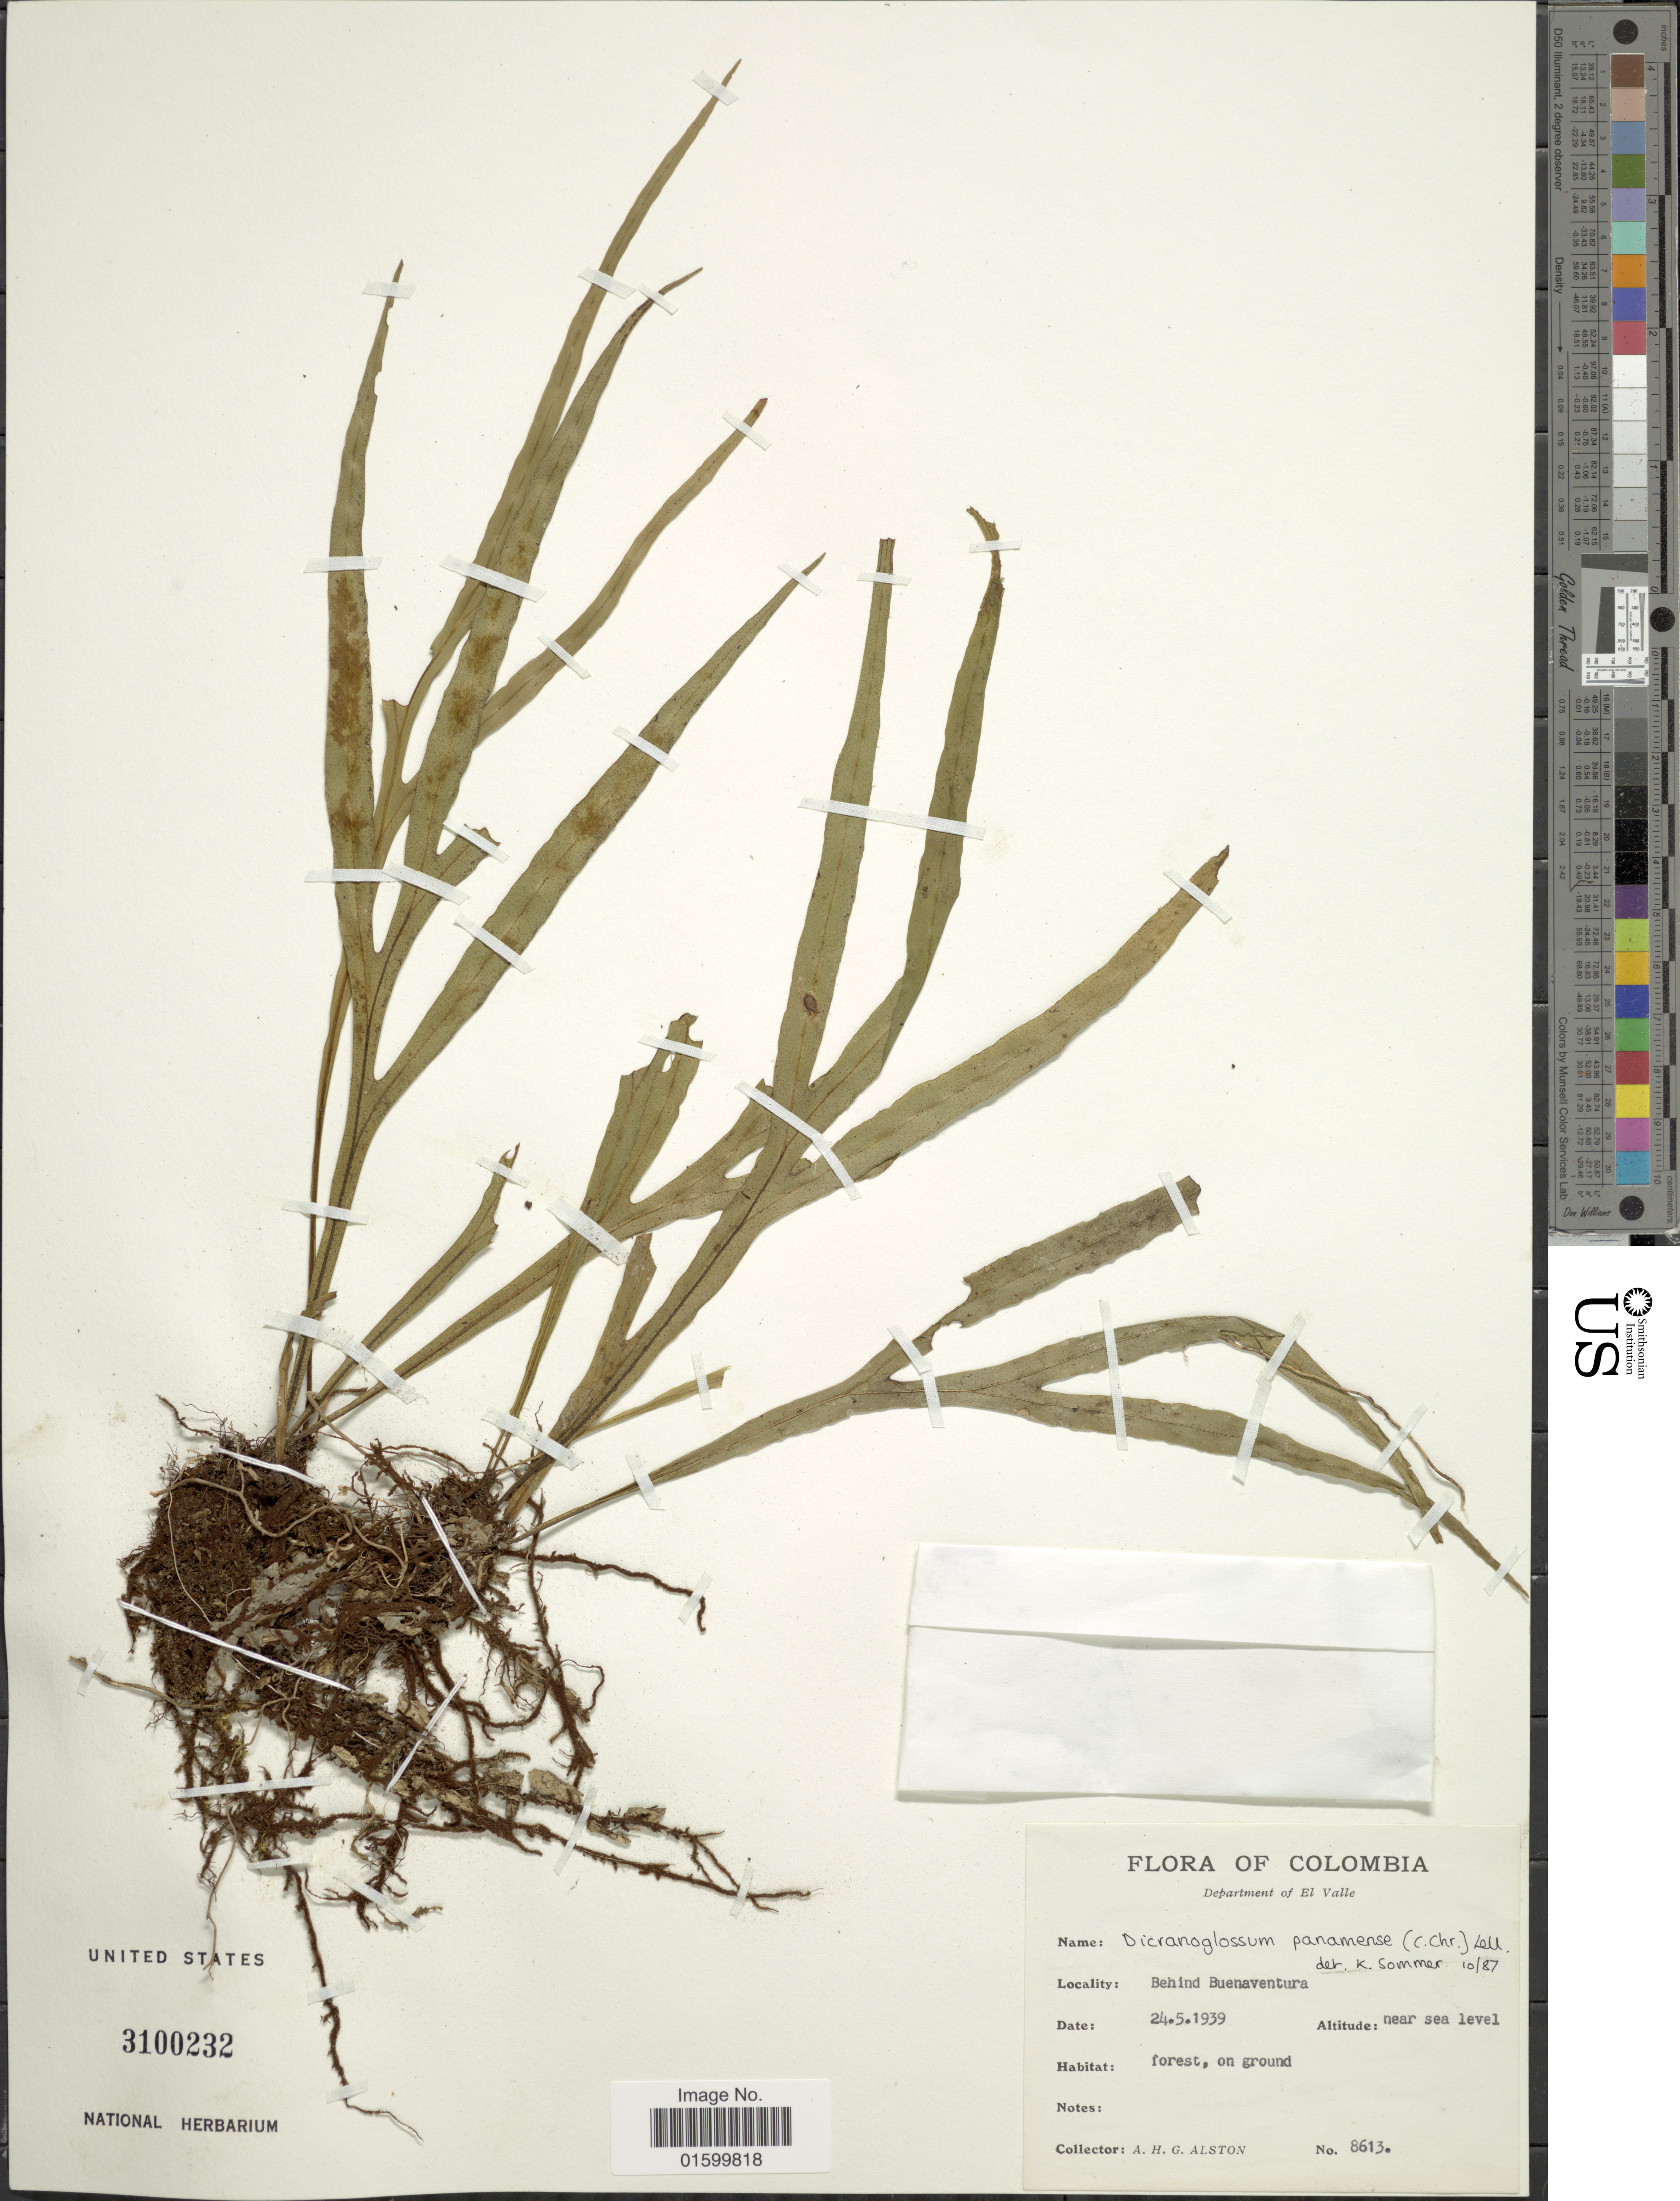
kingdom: Plantae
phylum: Tracheophyta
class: Polypodiopsida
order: Polypodiales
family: Polypodiaceae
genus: Pleopeltis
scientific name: Pleopeltis panamensis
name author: (Weath.) Pic. Serm.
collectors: A. H. Alston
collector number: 8613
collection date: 1939-05-24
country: Colombia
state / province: Valle del Cauca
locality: Department of El Valle, behind Buenaventura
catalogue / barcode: US 3100232